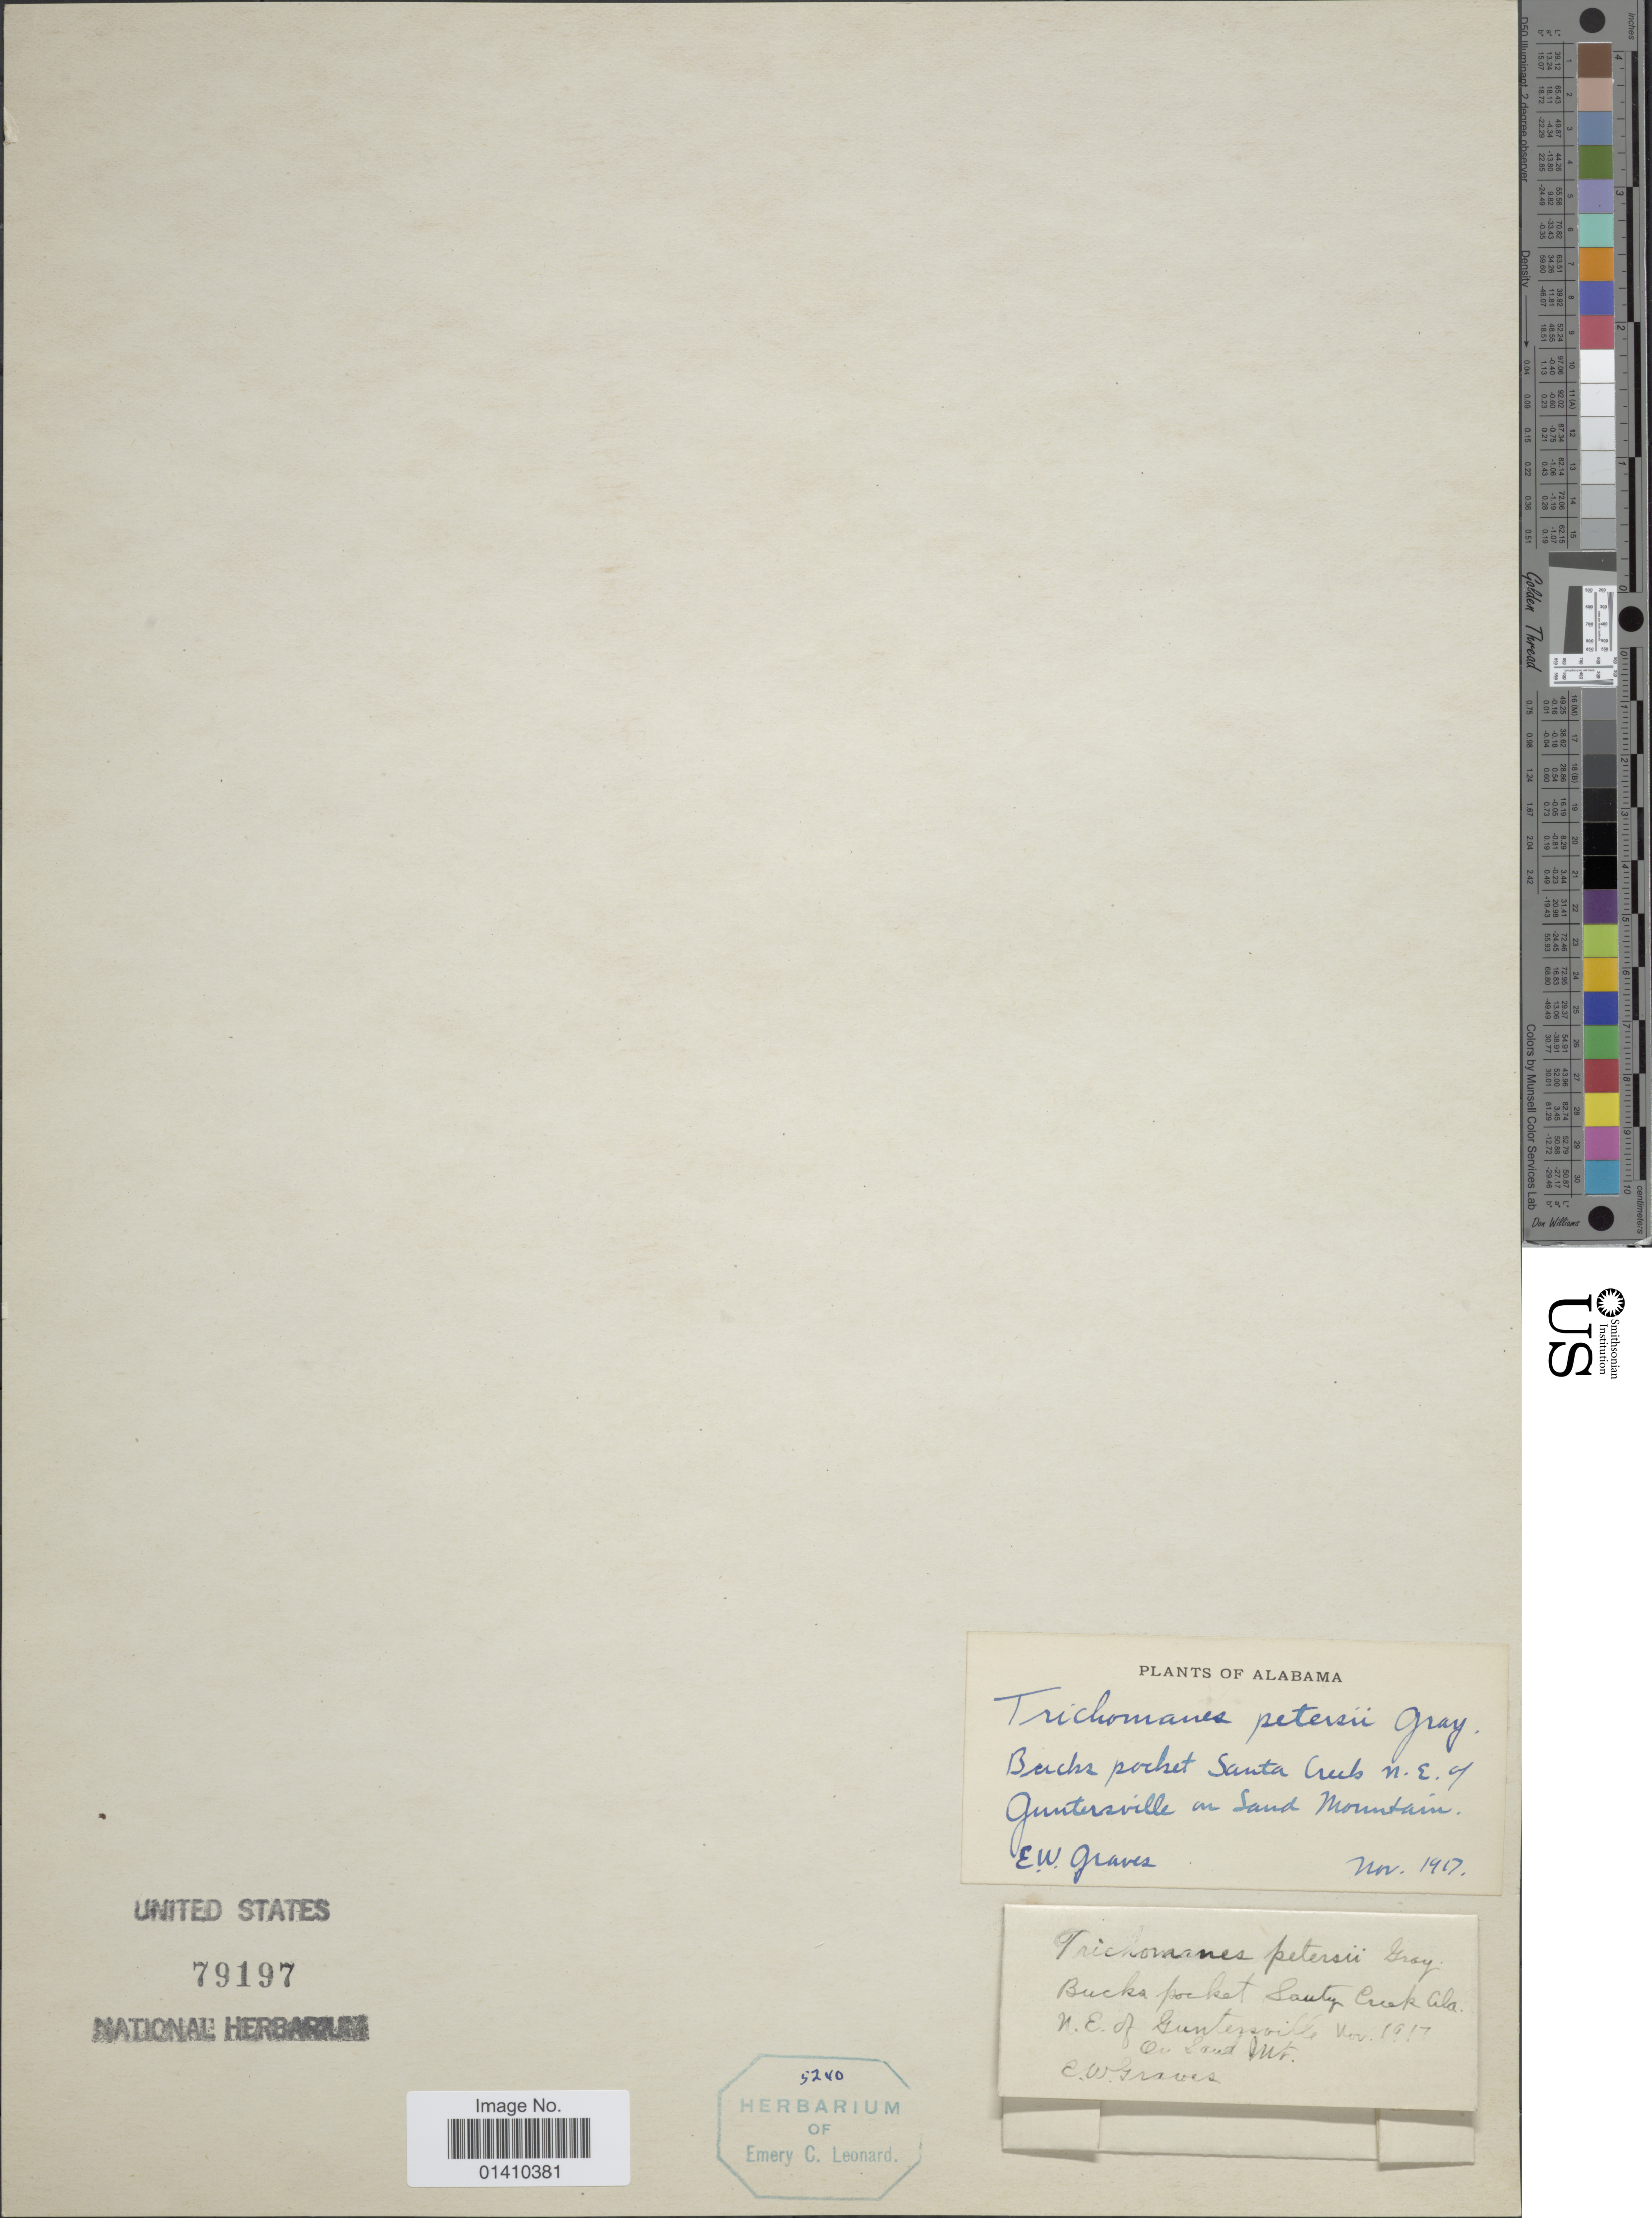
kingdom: Plantae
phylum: Tracheophyta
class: Polypodiopsida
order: Hymenophyllales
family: Hymenophyllaceae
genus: Didymoglossum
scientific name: Didymoglossum petersii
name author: (A. Gray) Copel.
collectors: E. Graves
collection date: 1917-11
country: United States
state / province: Alabama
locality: Bucks pocket Santa Crub N.E. of Guntersville on Sand Mountain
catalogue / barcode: US 79197